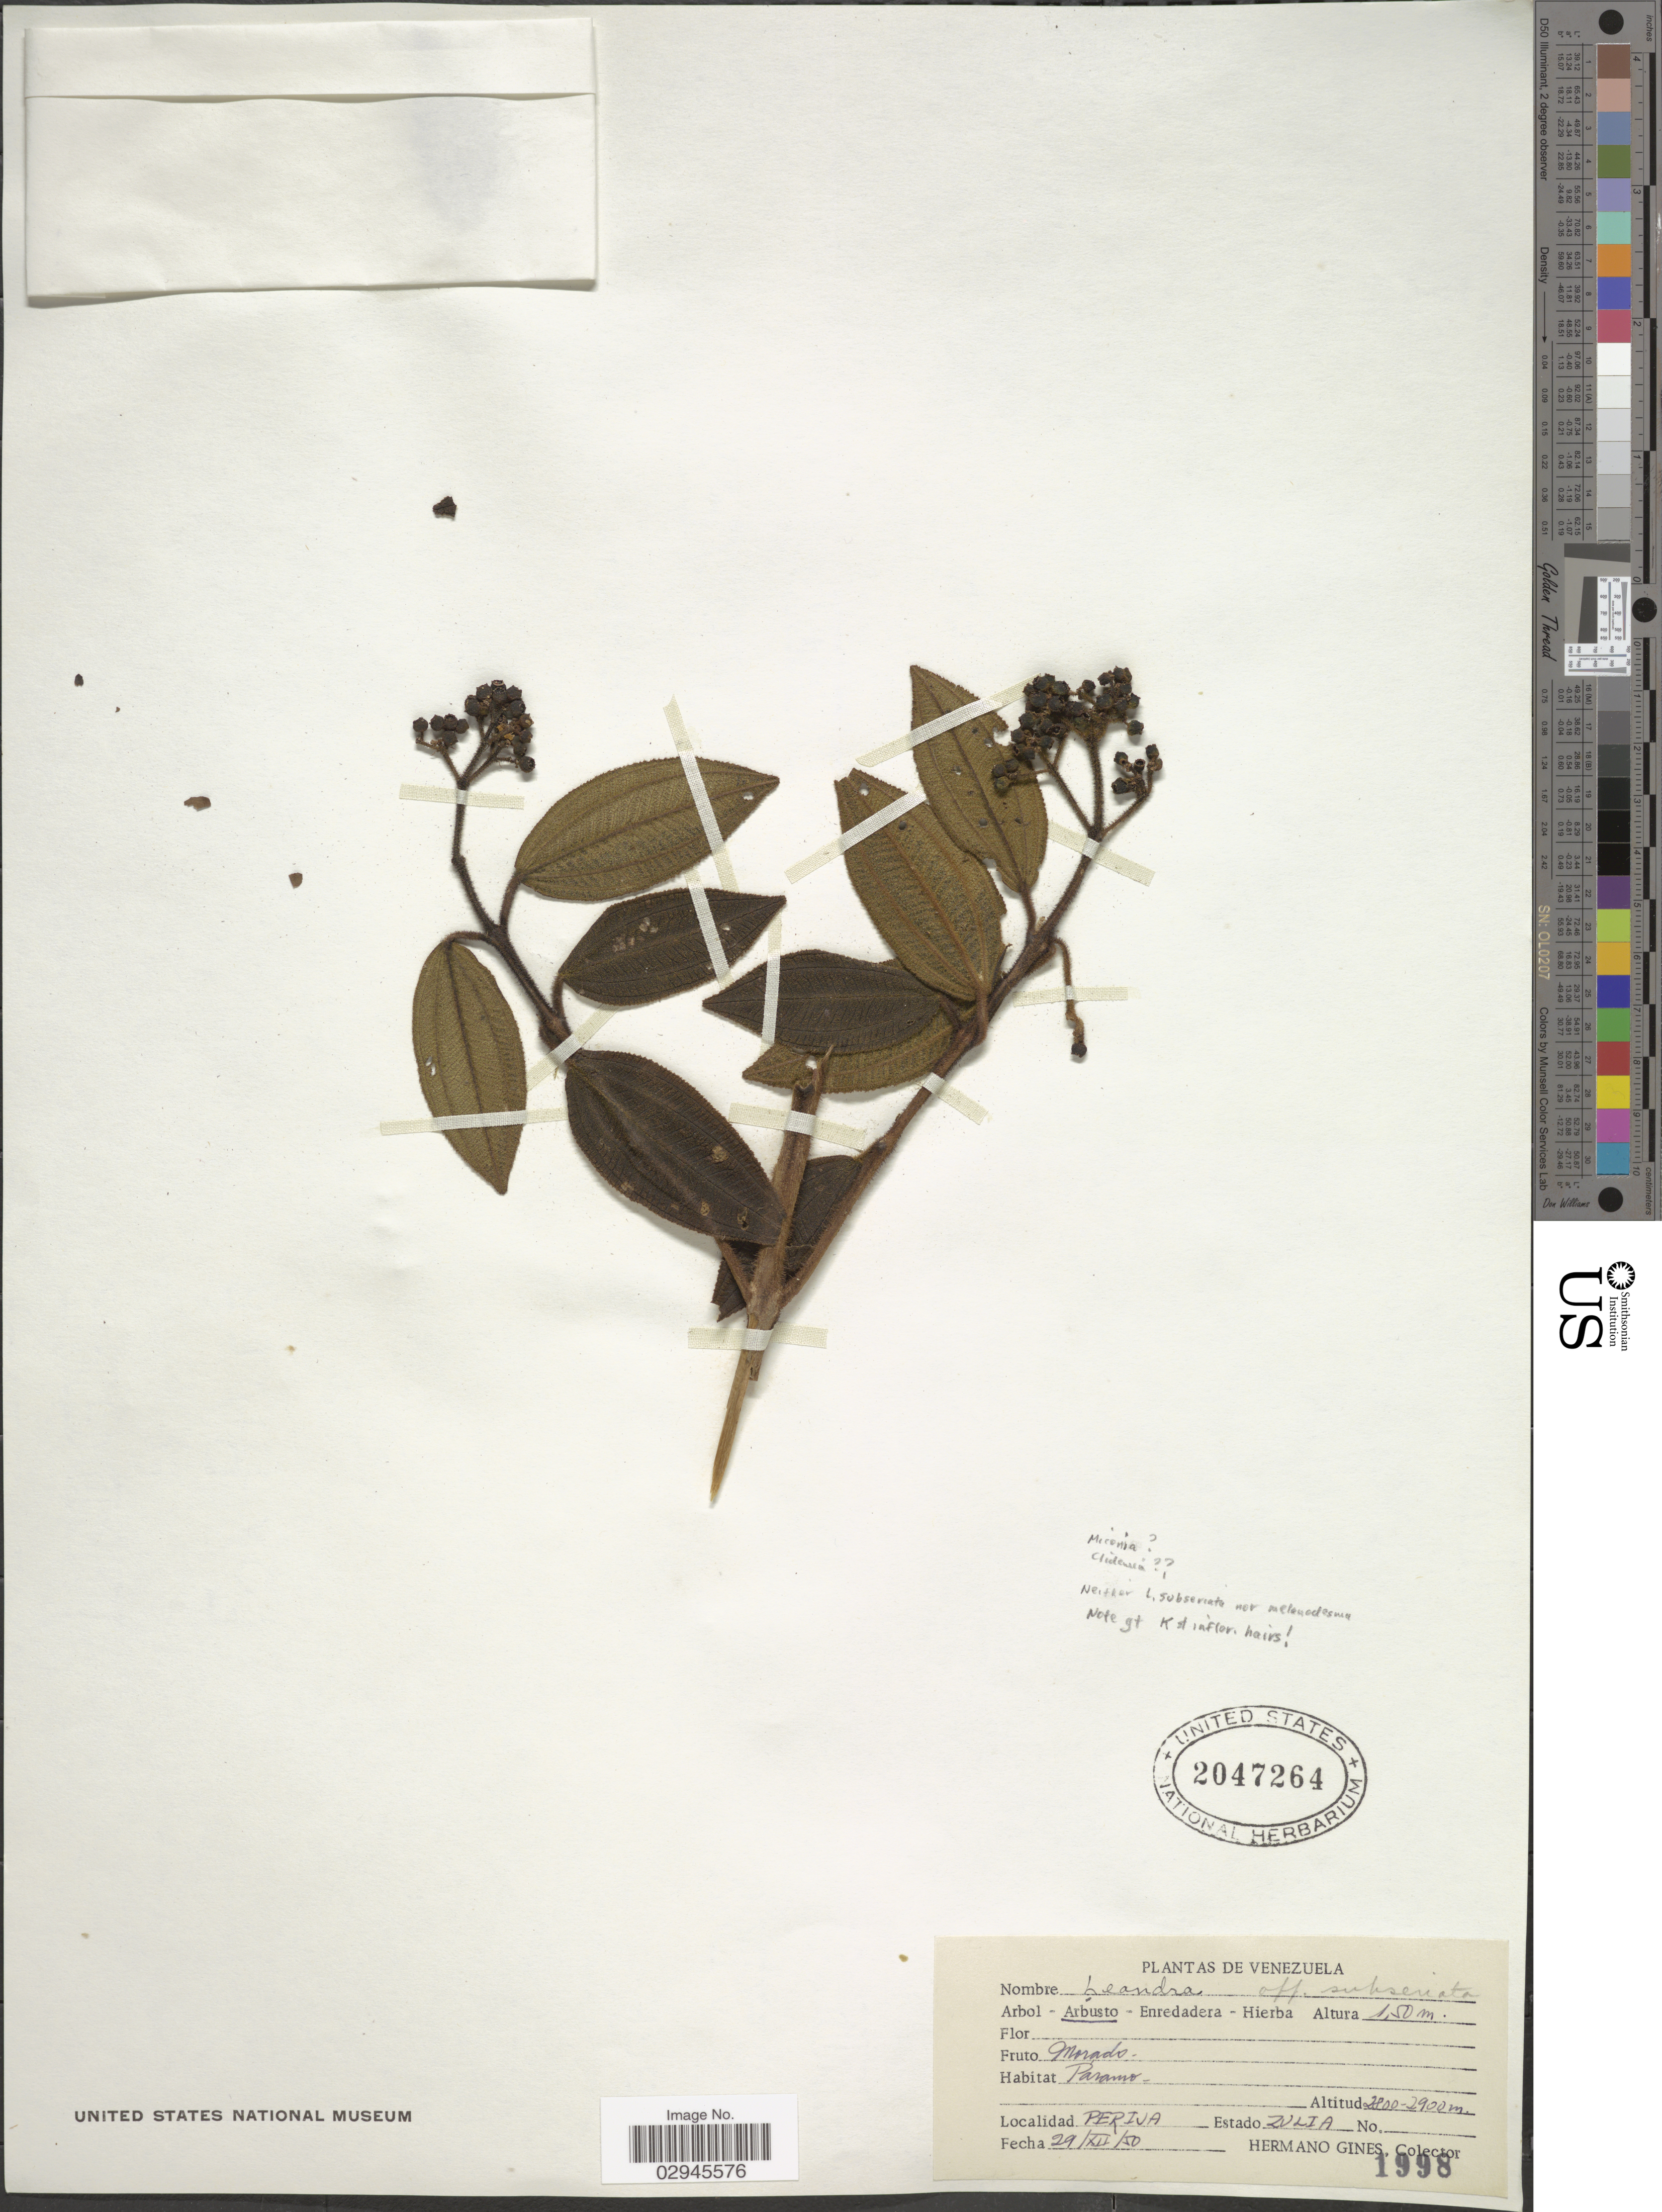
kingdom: Plantae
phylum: Tracheophyta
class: Magnoliopsida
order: Myrtales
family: Melastomataceae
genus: Miconia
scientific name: Miconia sp.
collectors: Bro. Gines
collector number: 1998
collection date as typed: Transcribed d/m/y: 29/12/50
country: Venezuela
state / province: Zulia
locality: Perija.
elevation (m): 2800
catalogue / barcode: US 2047264